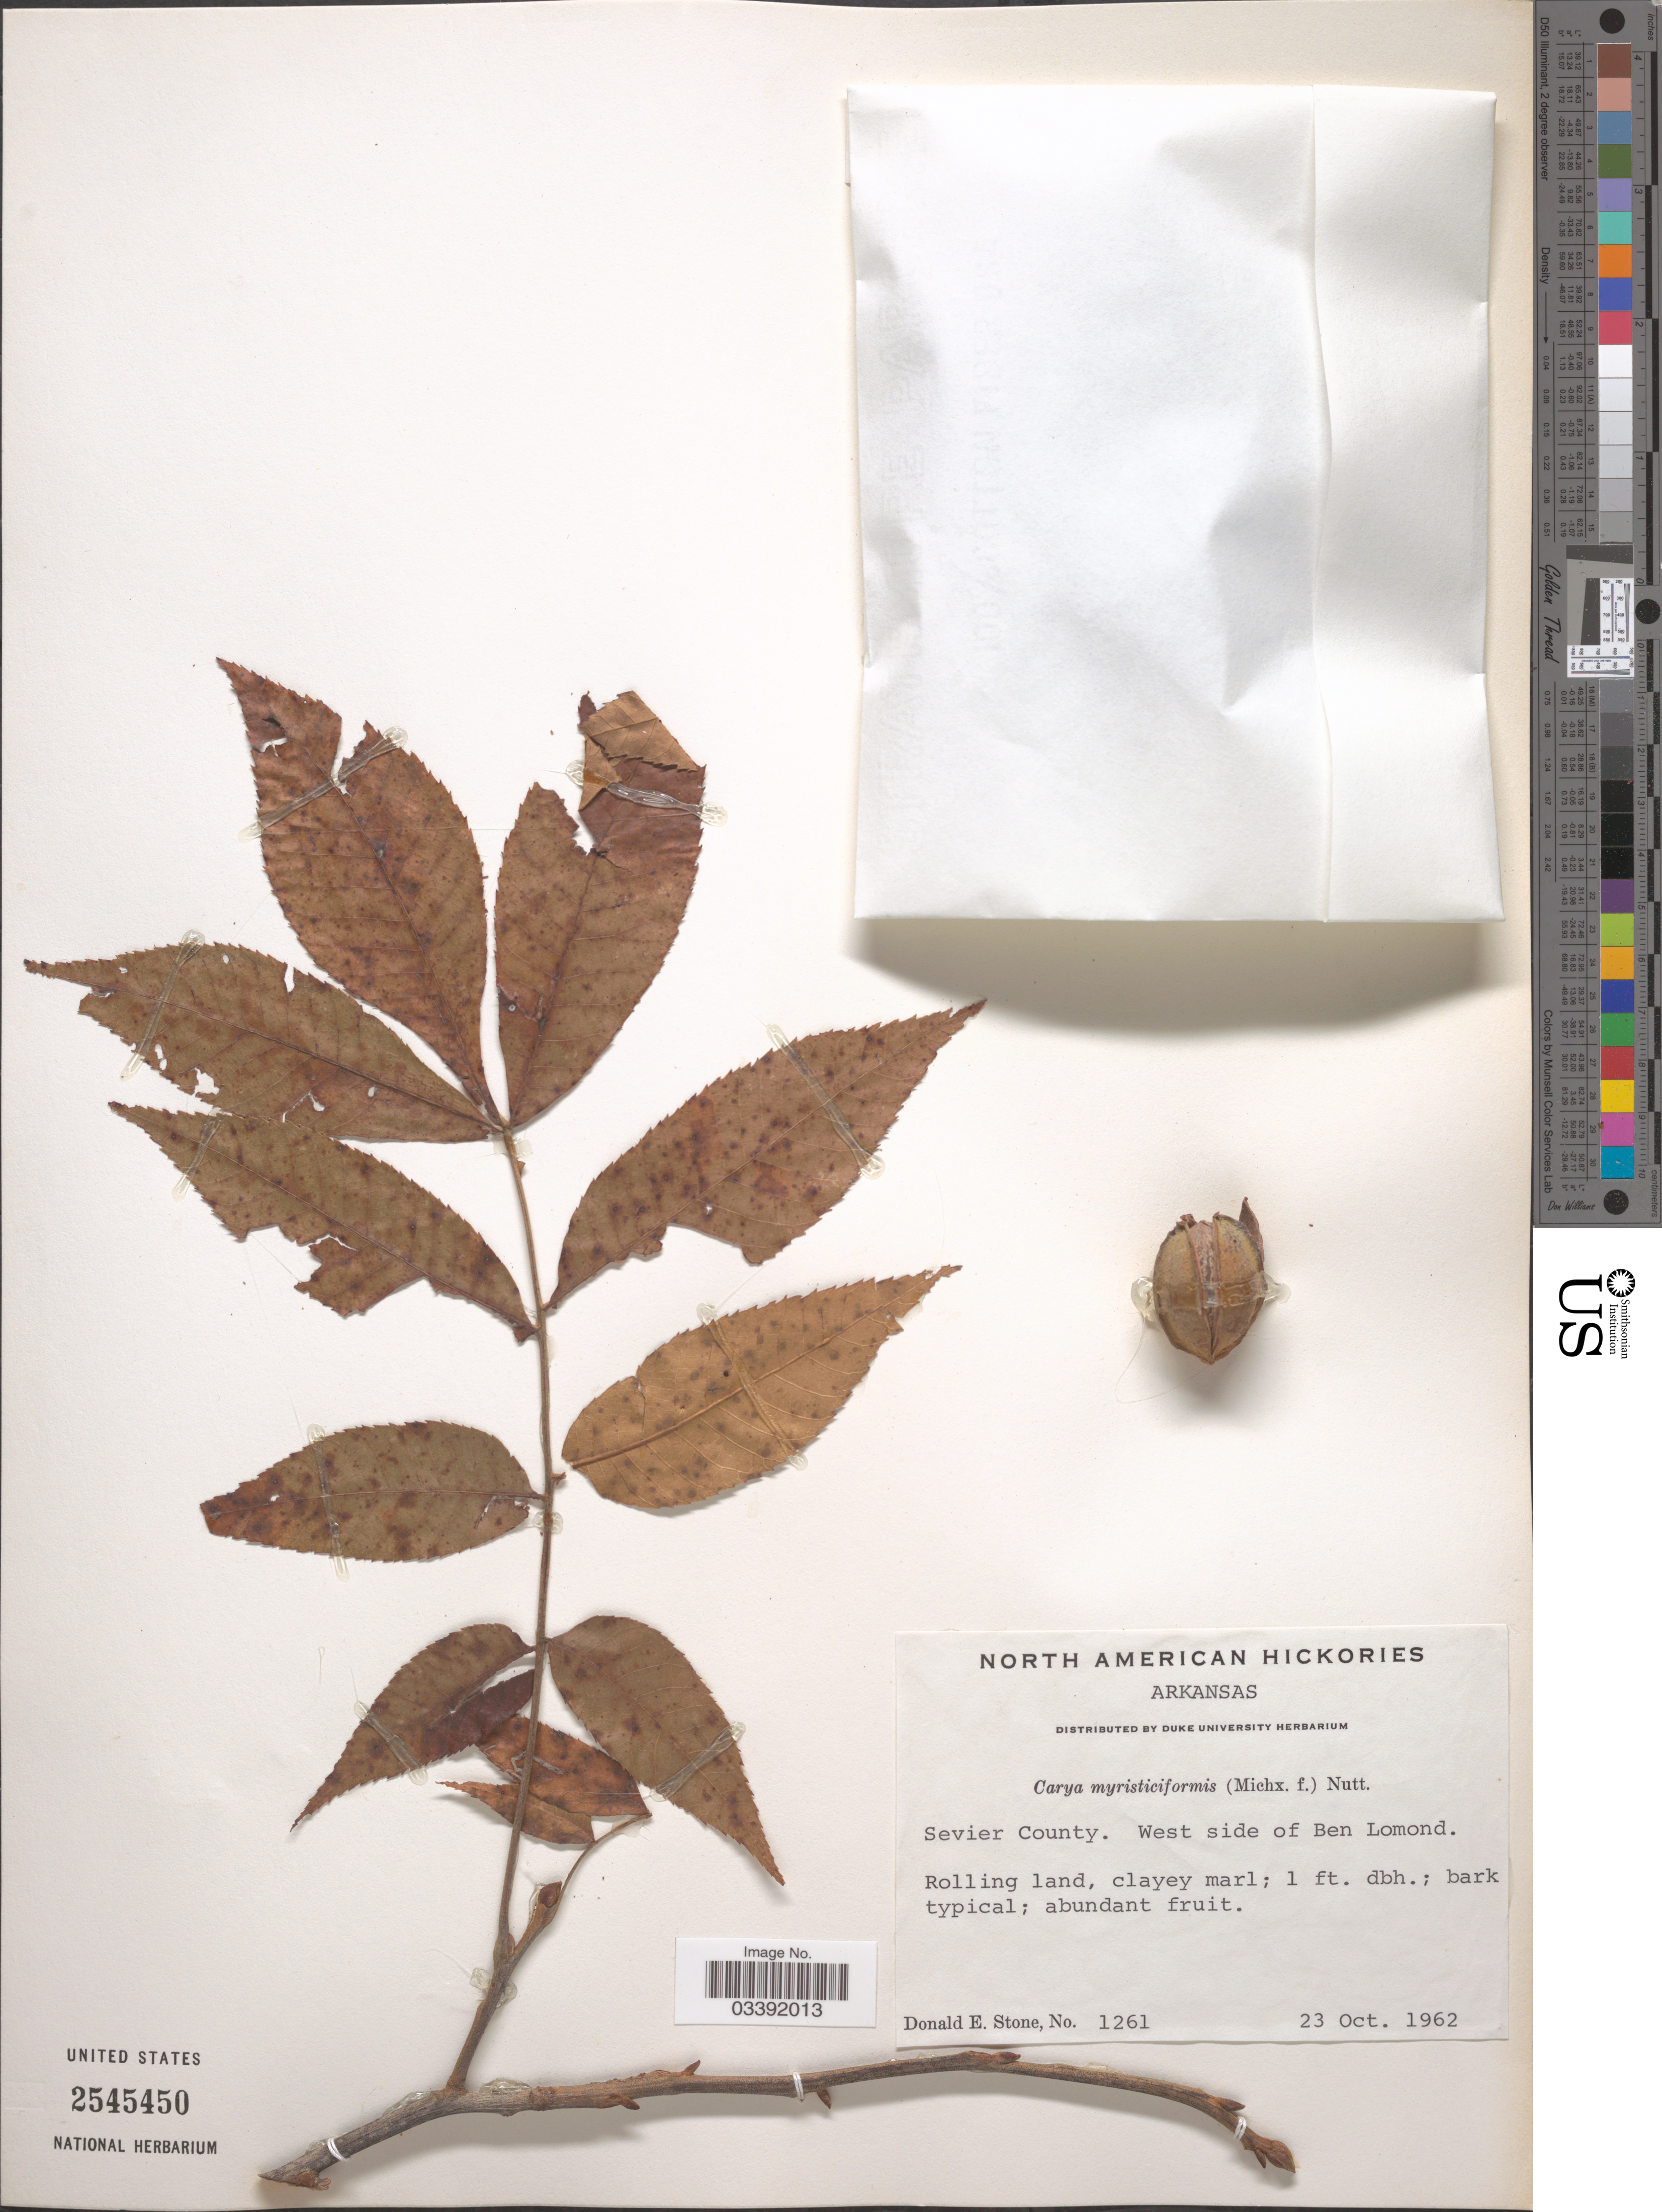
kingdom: Plantae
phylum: Tracheophyta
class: Magnoliopsida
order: Fagales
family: Juglandaceae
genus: Carya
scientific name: Carya myristiciformis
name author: (F. Michx.) Nutt.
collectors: D. Stone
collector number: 1261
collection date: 1962-10-23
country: United States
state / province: Arkansas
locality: Sevier County. West side of Ben Lomond.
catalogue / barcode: US 2545450